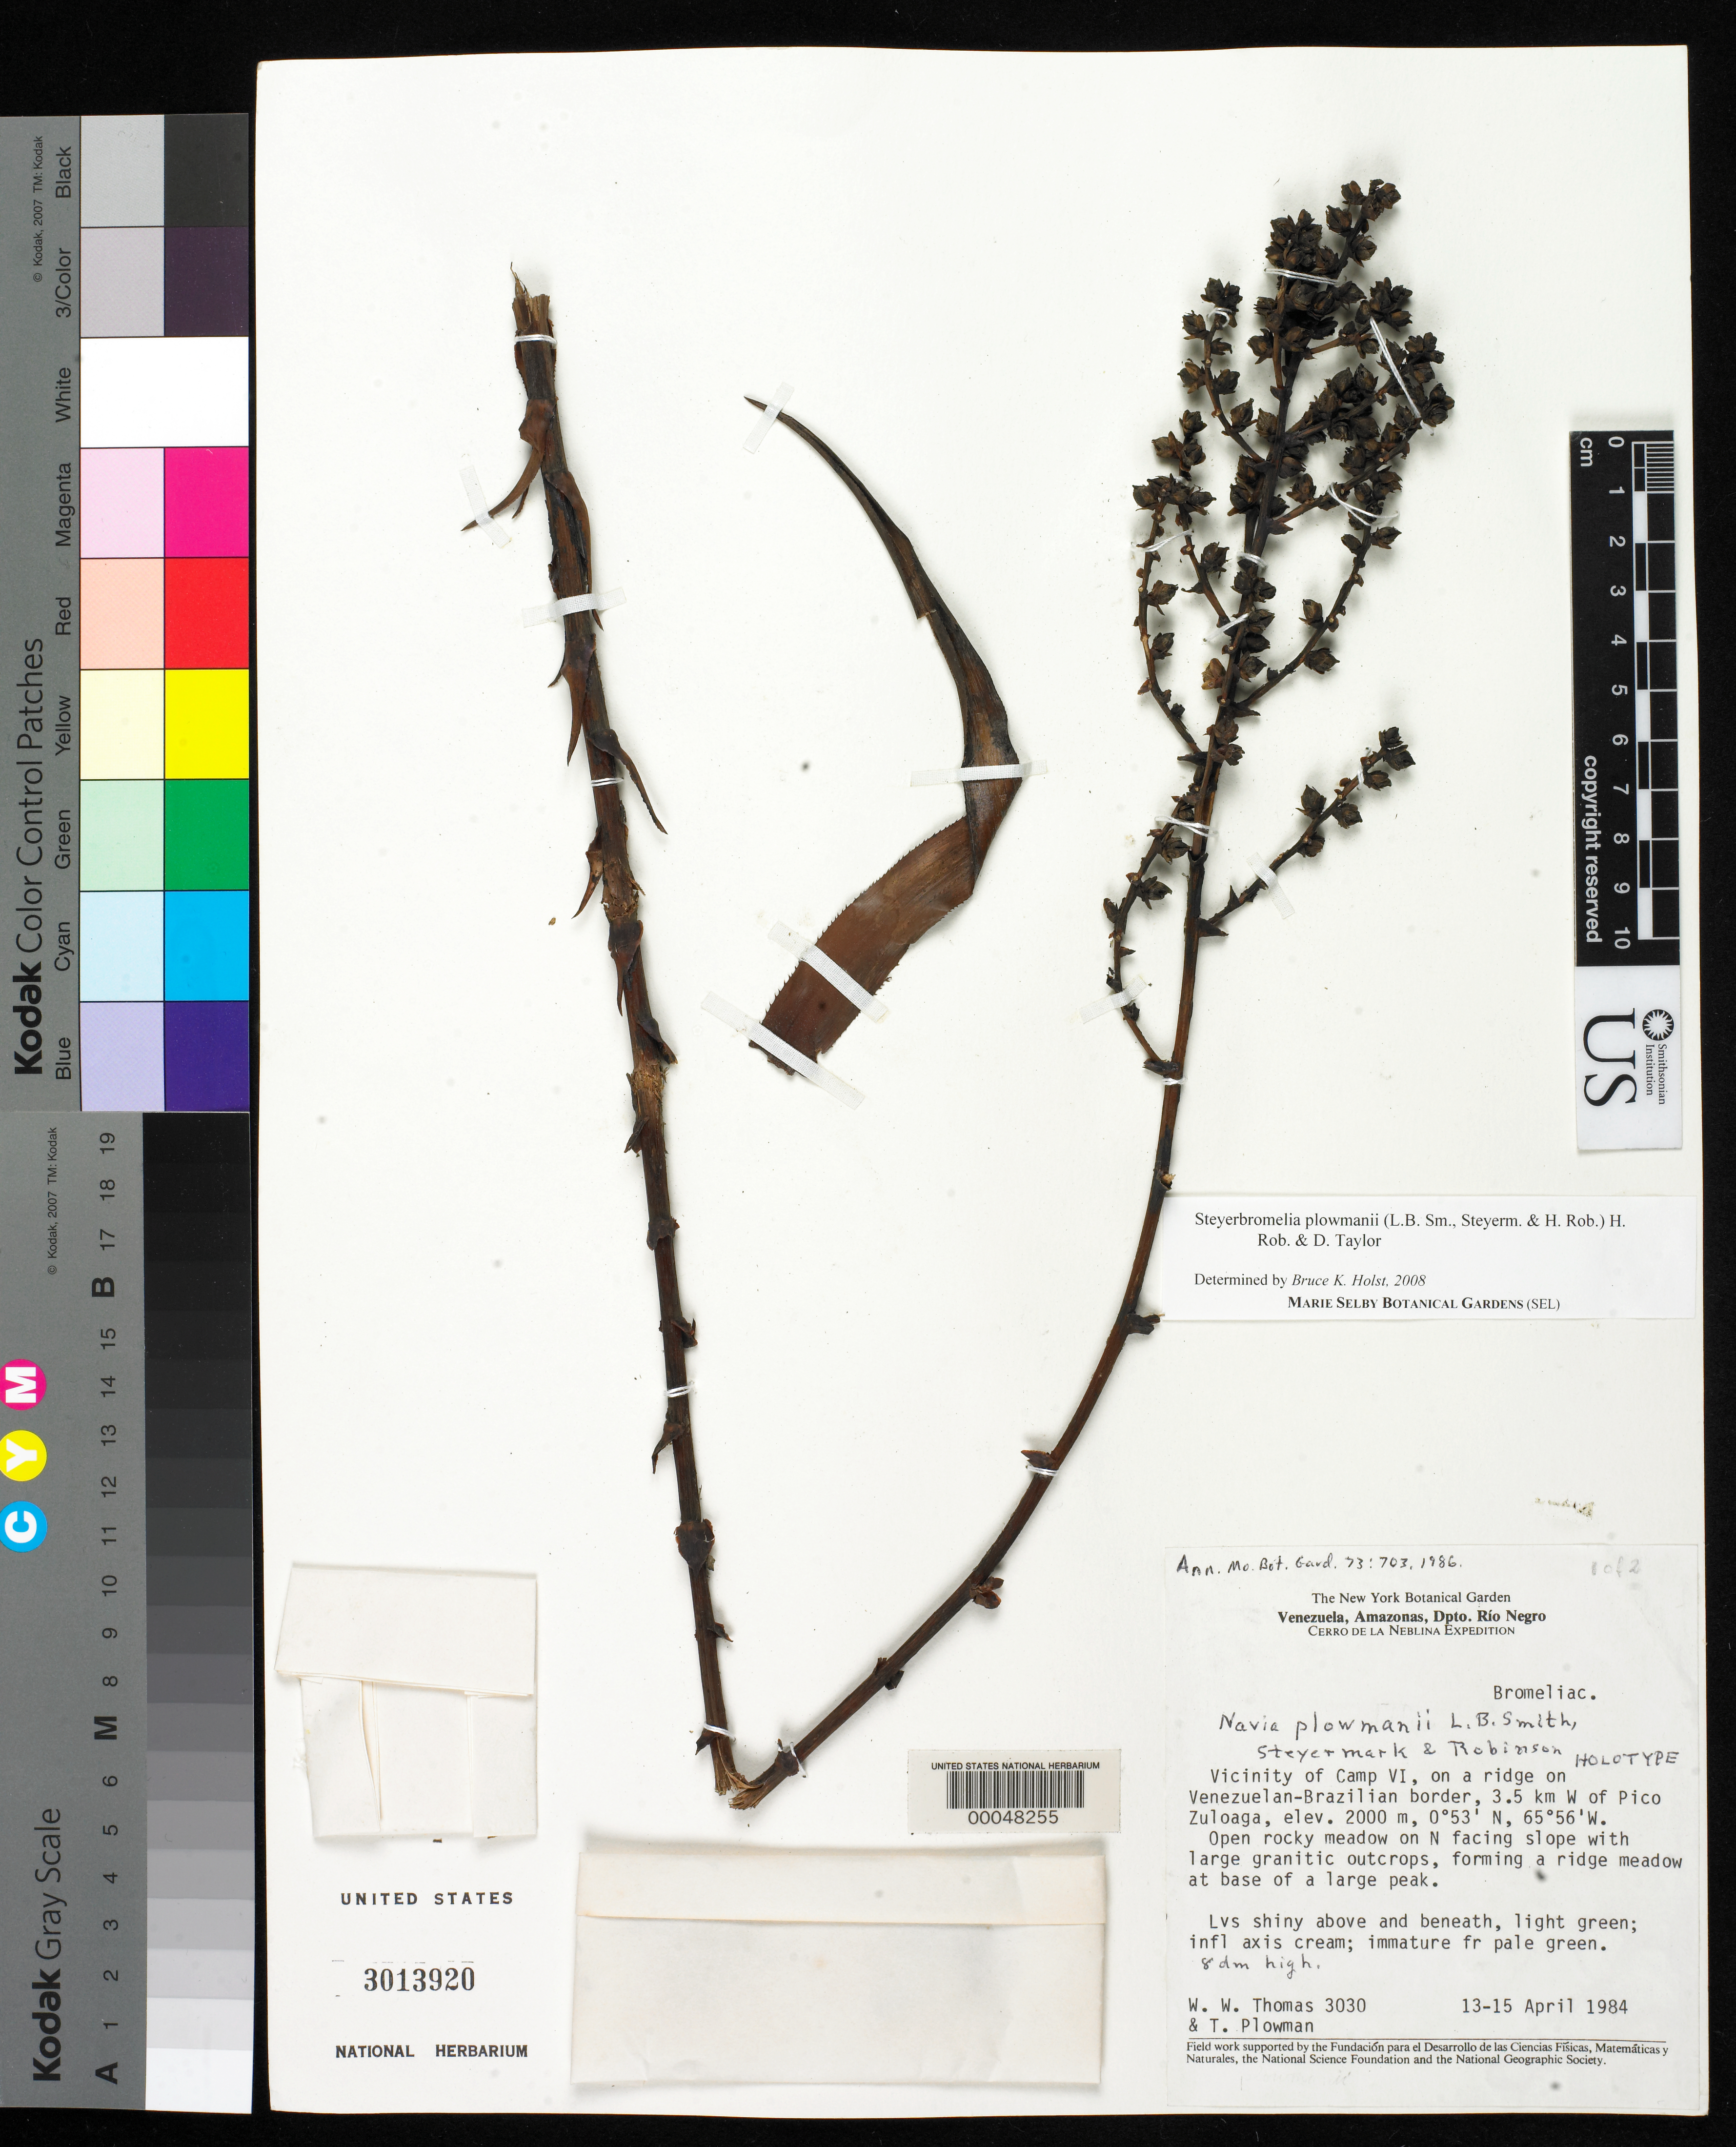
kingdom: Plantae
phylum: Tracheophyta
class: Liliopsida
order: Poales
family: Bromeliaceae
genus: Navia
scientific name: Navia plowmanii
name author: L.B. Sm.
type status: Holotype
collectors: W. W. Thomas & T. Plowman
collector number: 3030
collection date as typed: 13 Apr 1984 to 15 Apr 1984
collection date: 1984-04-13/1984-04-15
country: Venezuela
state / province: Amazonas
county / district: Rio Negro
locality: Vicinity of camp VI, on Venezuela-Brazil border, 3.5 km W of Pico Zuloaga.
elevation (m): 2000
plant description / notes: Annotated "1 of 2" but no sheet 2 found.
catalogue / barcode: US 3013920